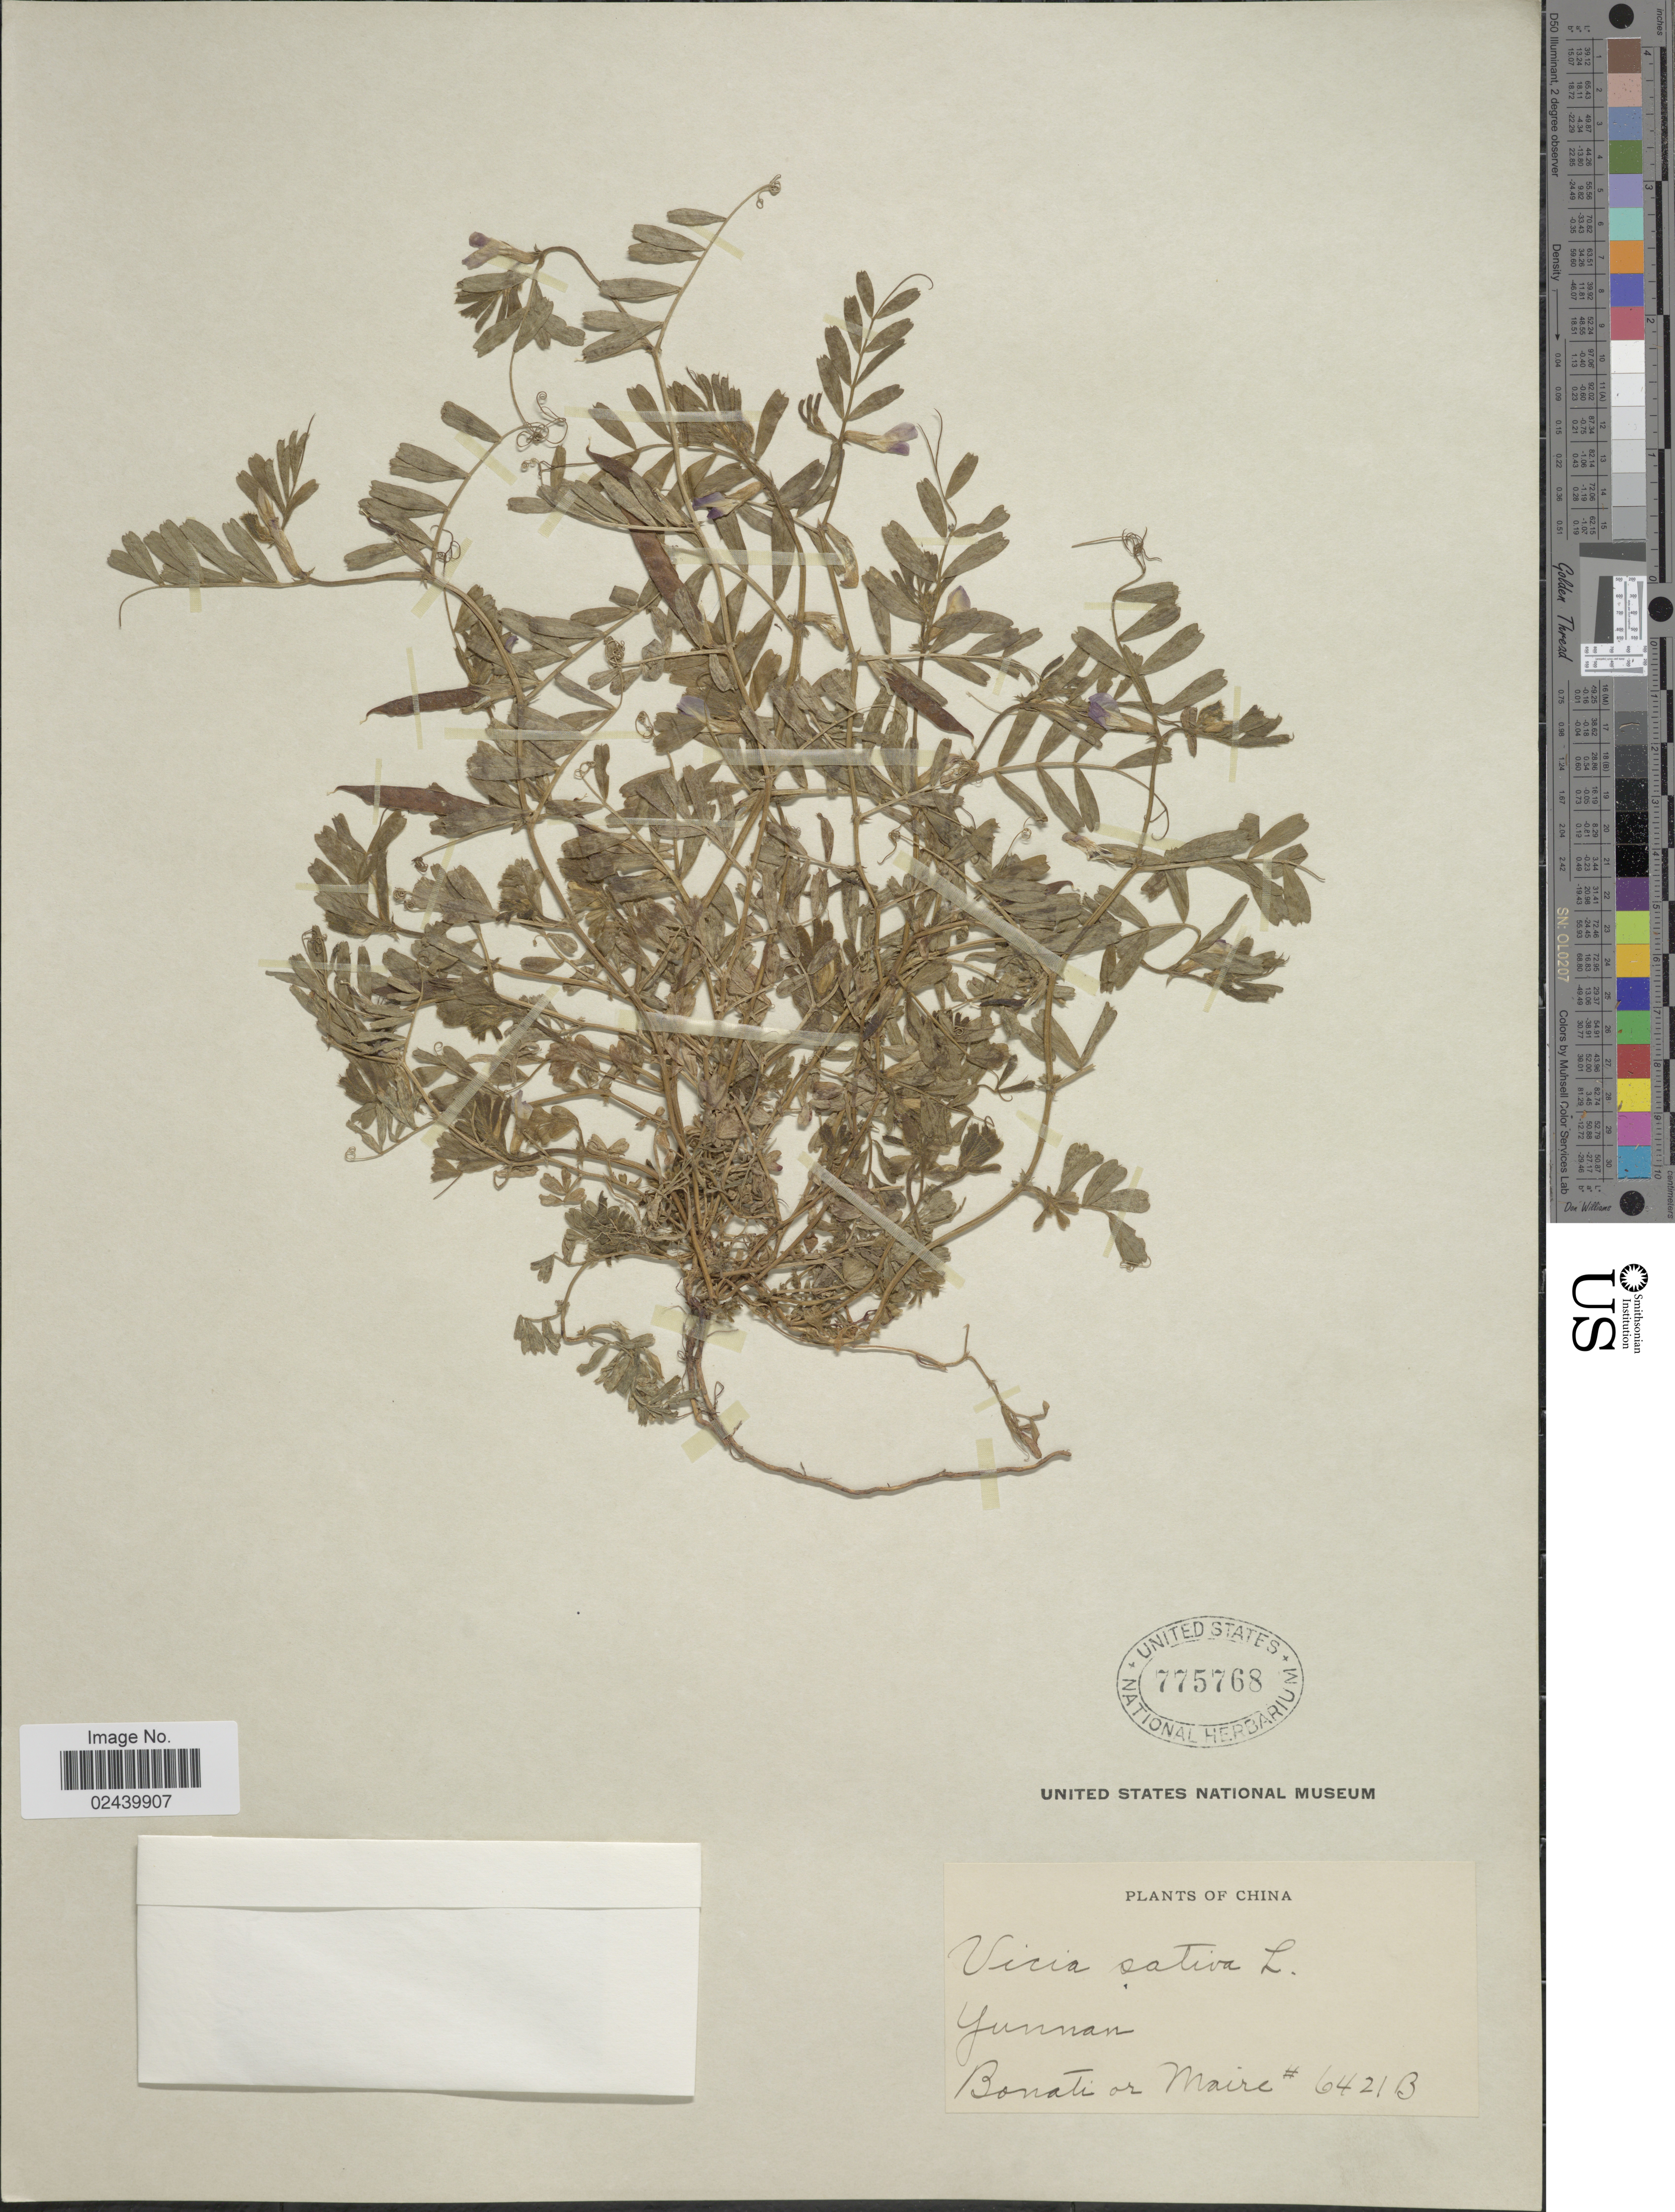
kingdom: Plantae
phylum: Tracheophyta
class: Magnoliopsida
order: Fabales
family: Fabaceae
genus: Vicia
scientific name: Vicia sativa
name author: L.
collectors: -. Bonati & Maire, --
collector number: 6421B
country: China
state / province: Yunnan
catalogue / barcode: US 775768